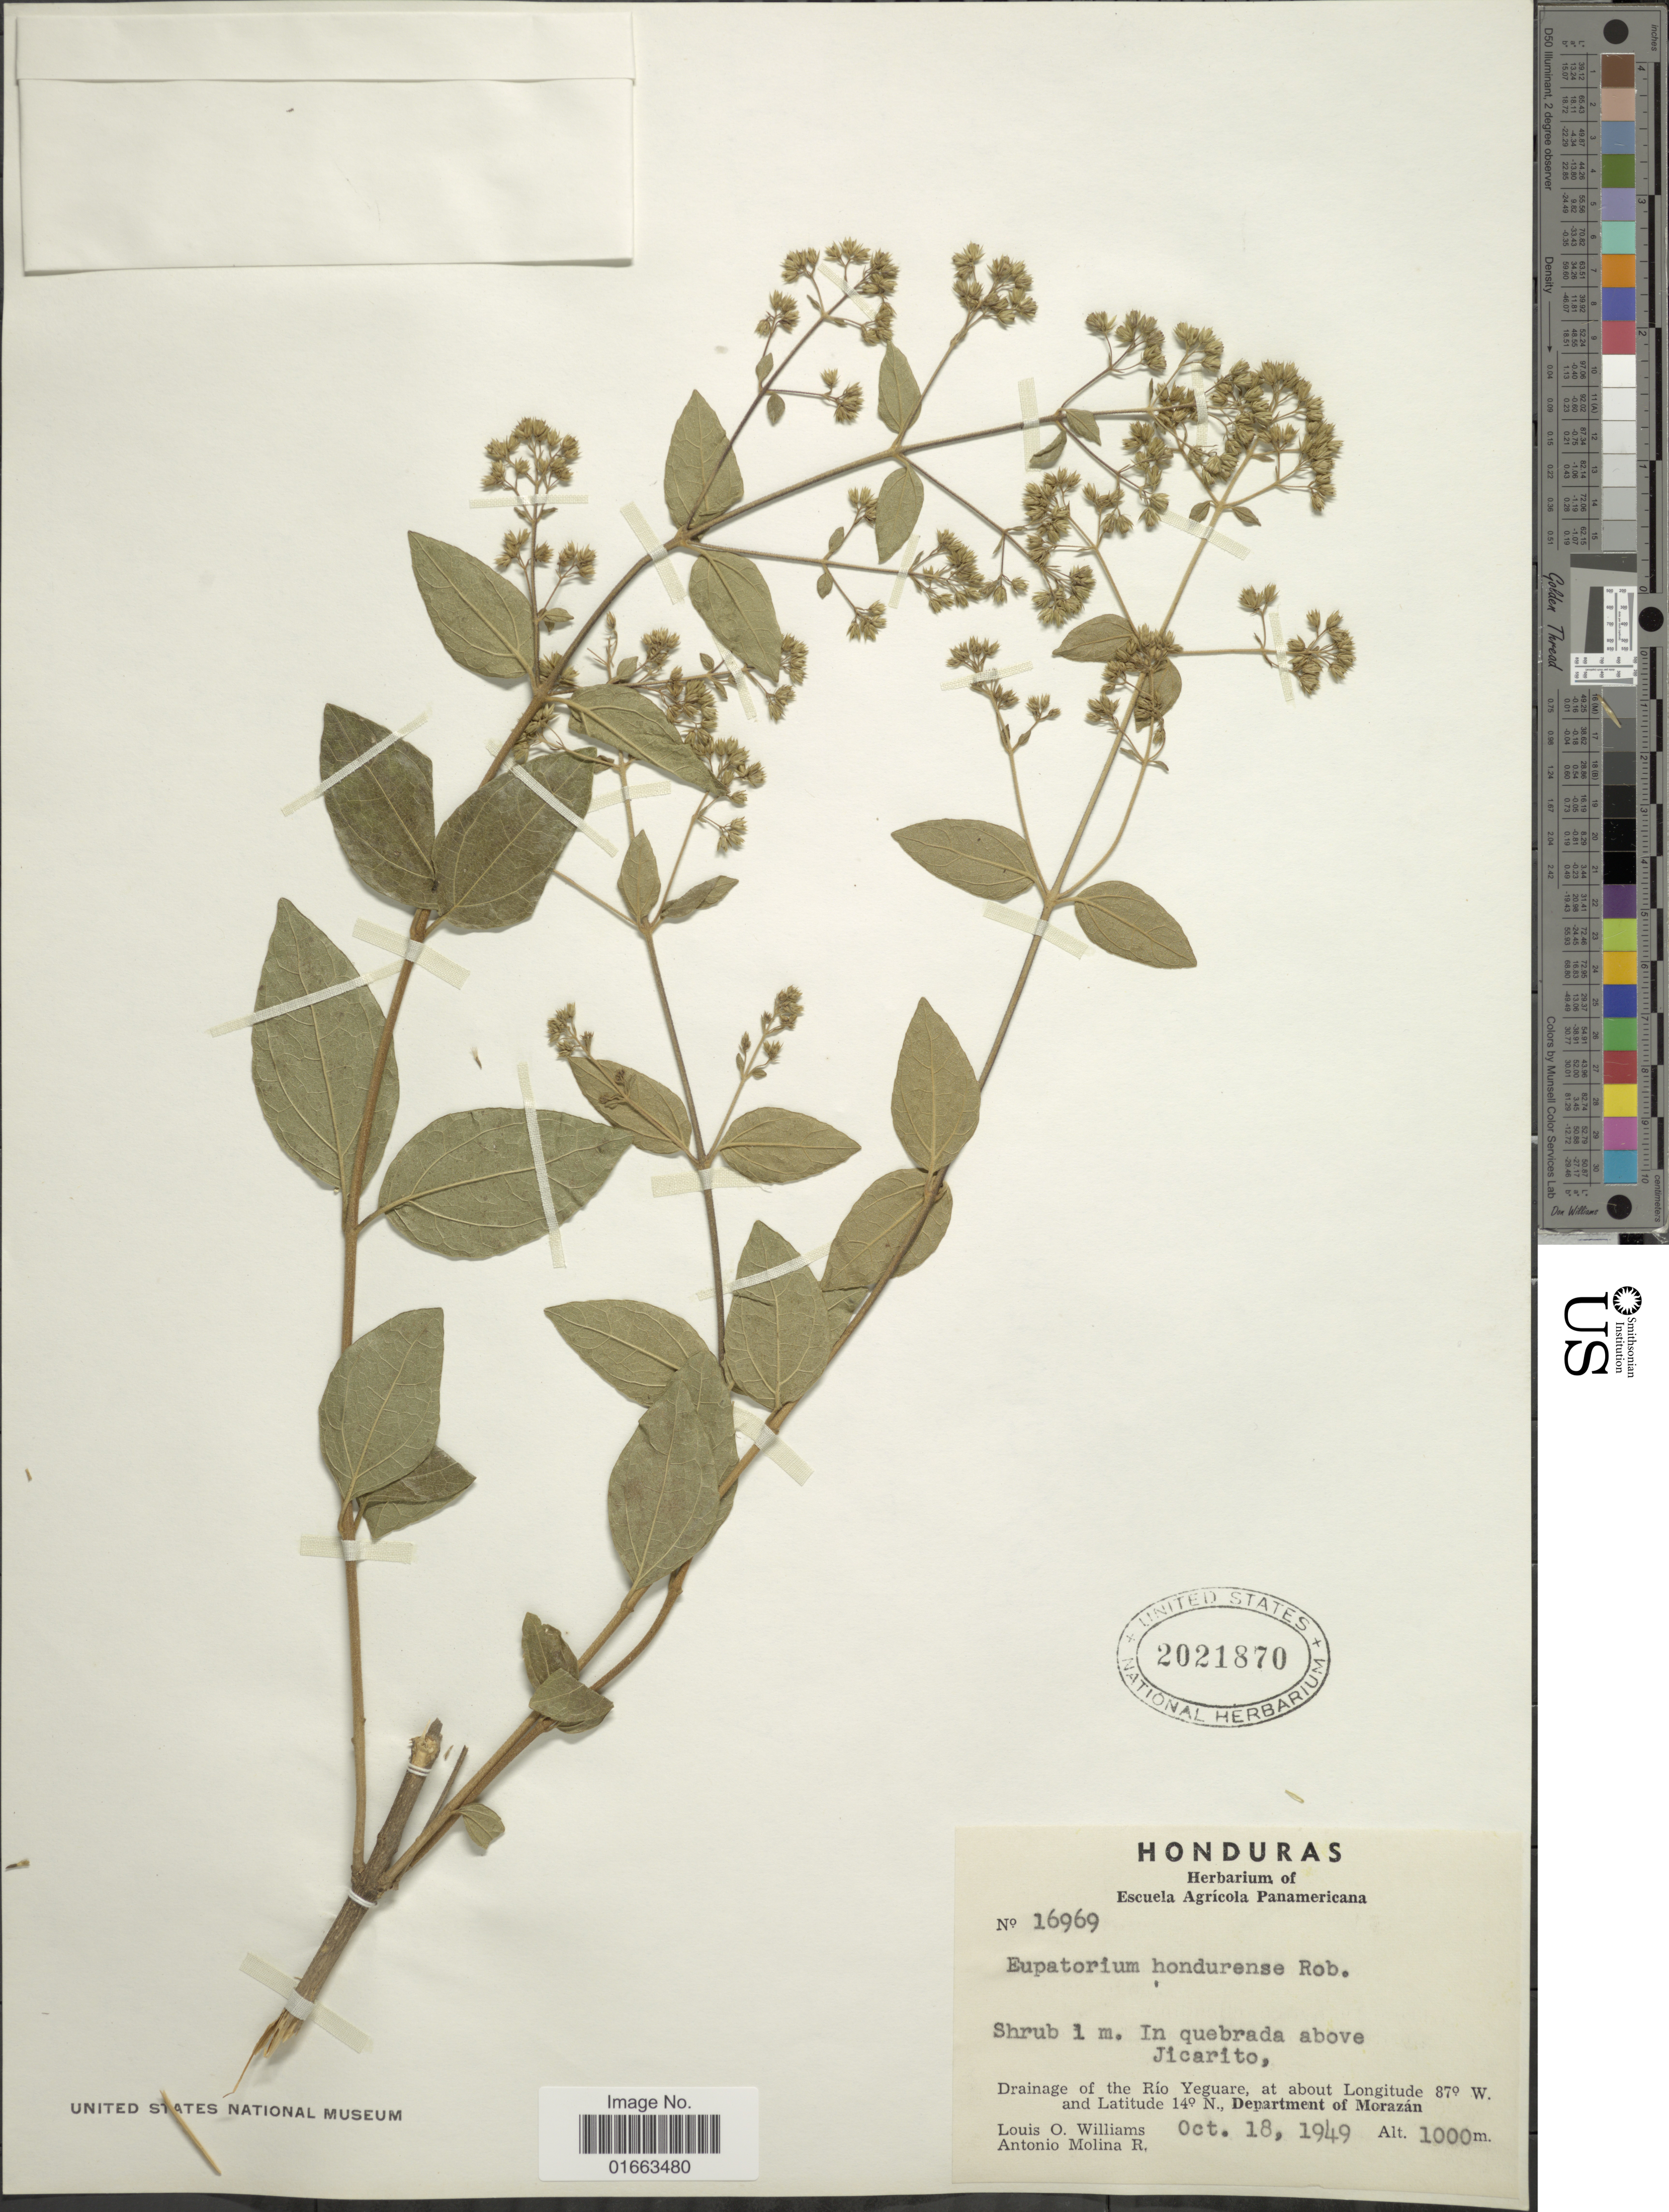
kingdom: Plantae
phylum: Tracheophyta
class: Magnoliopsida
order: Asterales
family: Asteraceae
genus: Koanophyllon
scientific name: Koanophyllon hondurensis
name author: (B.L. Rob.) R.M. King & H. Rob.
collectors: L. O. Williams & A. Molina R.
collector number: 16969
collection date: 1949-10-18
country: Honduras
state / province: Fco. Morazán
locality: In quebrada above Jicarito, drainage of the Río Yeguare, Department of Morazán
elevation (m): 1000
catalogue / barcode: US 2021870